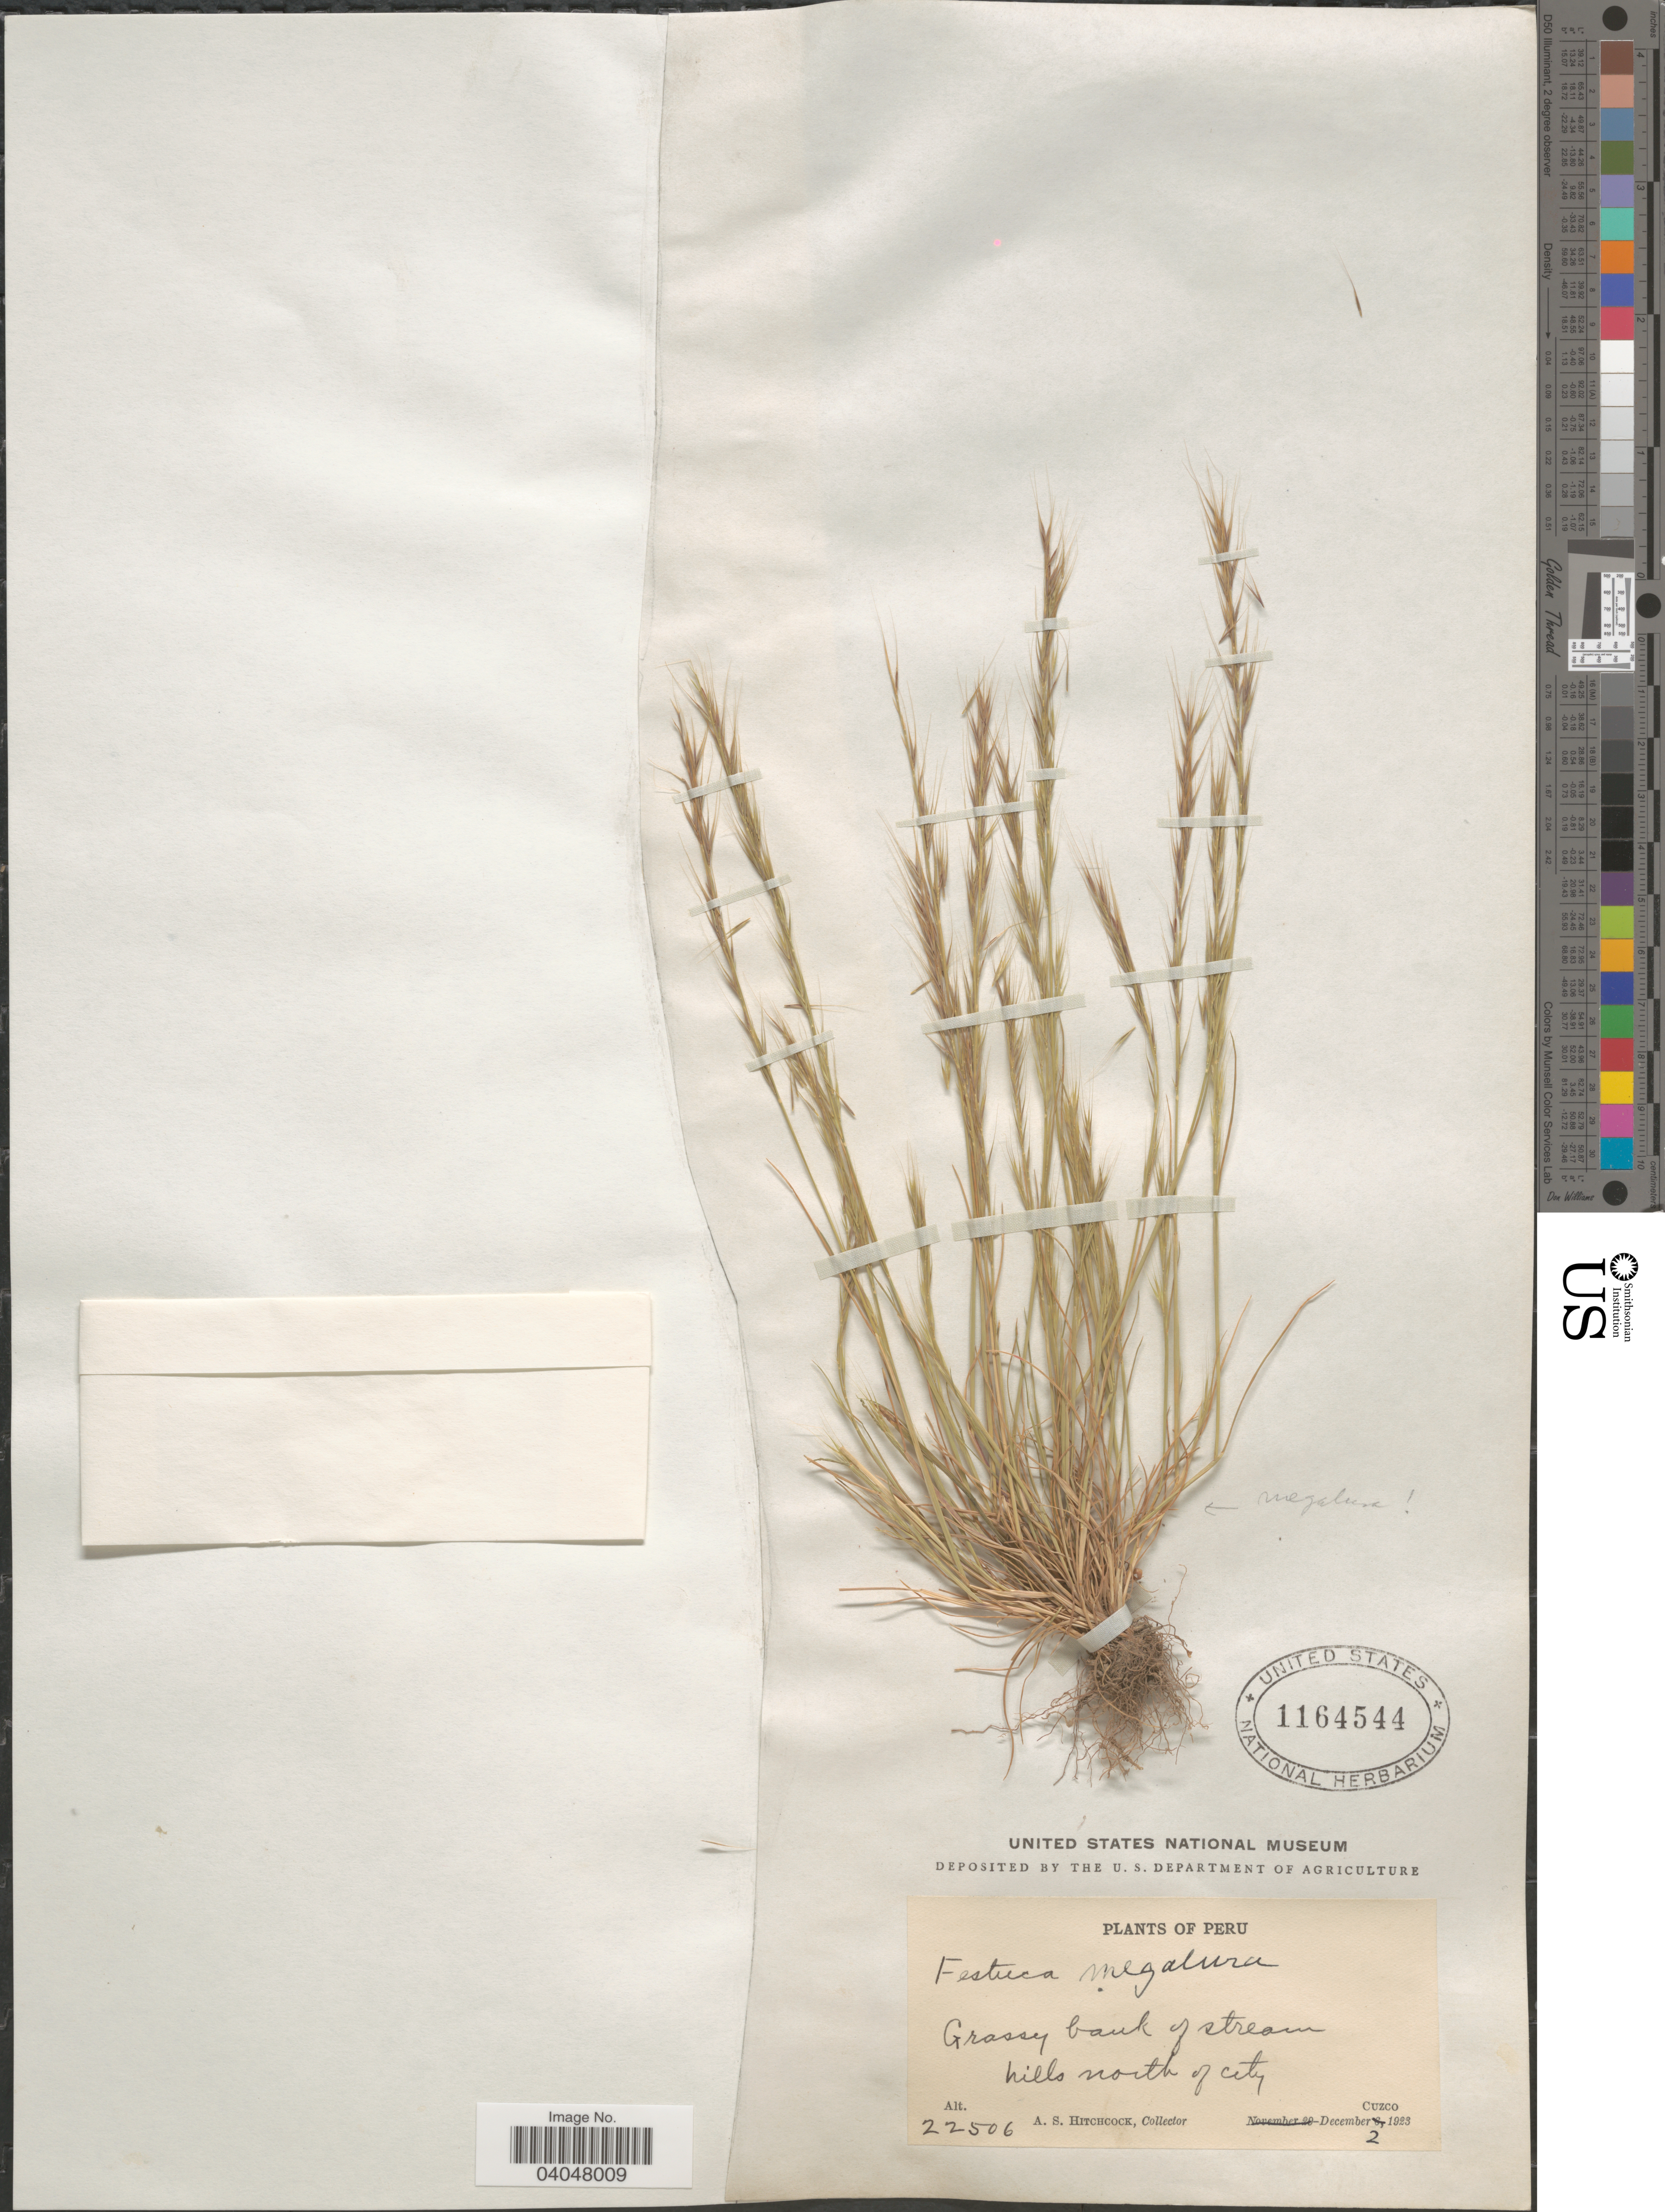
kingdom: Plantae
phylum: Tracheophyta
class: Liliopsida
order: Poales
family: Poaceae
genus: Festuca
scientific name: Festuca megalura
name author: Nutt.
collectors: A. S. Hitchcock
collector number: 22506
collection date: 1923-12-02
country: Peru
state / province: Cusco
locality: Hills north of city. Cuzco.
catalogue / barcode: US 1164544